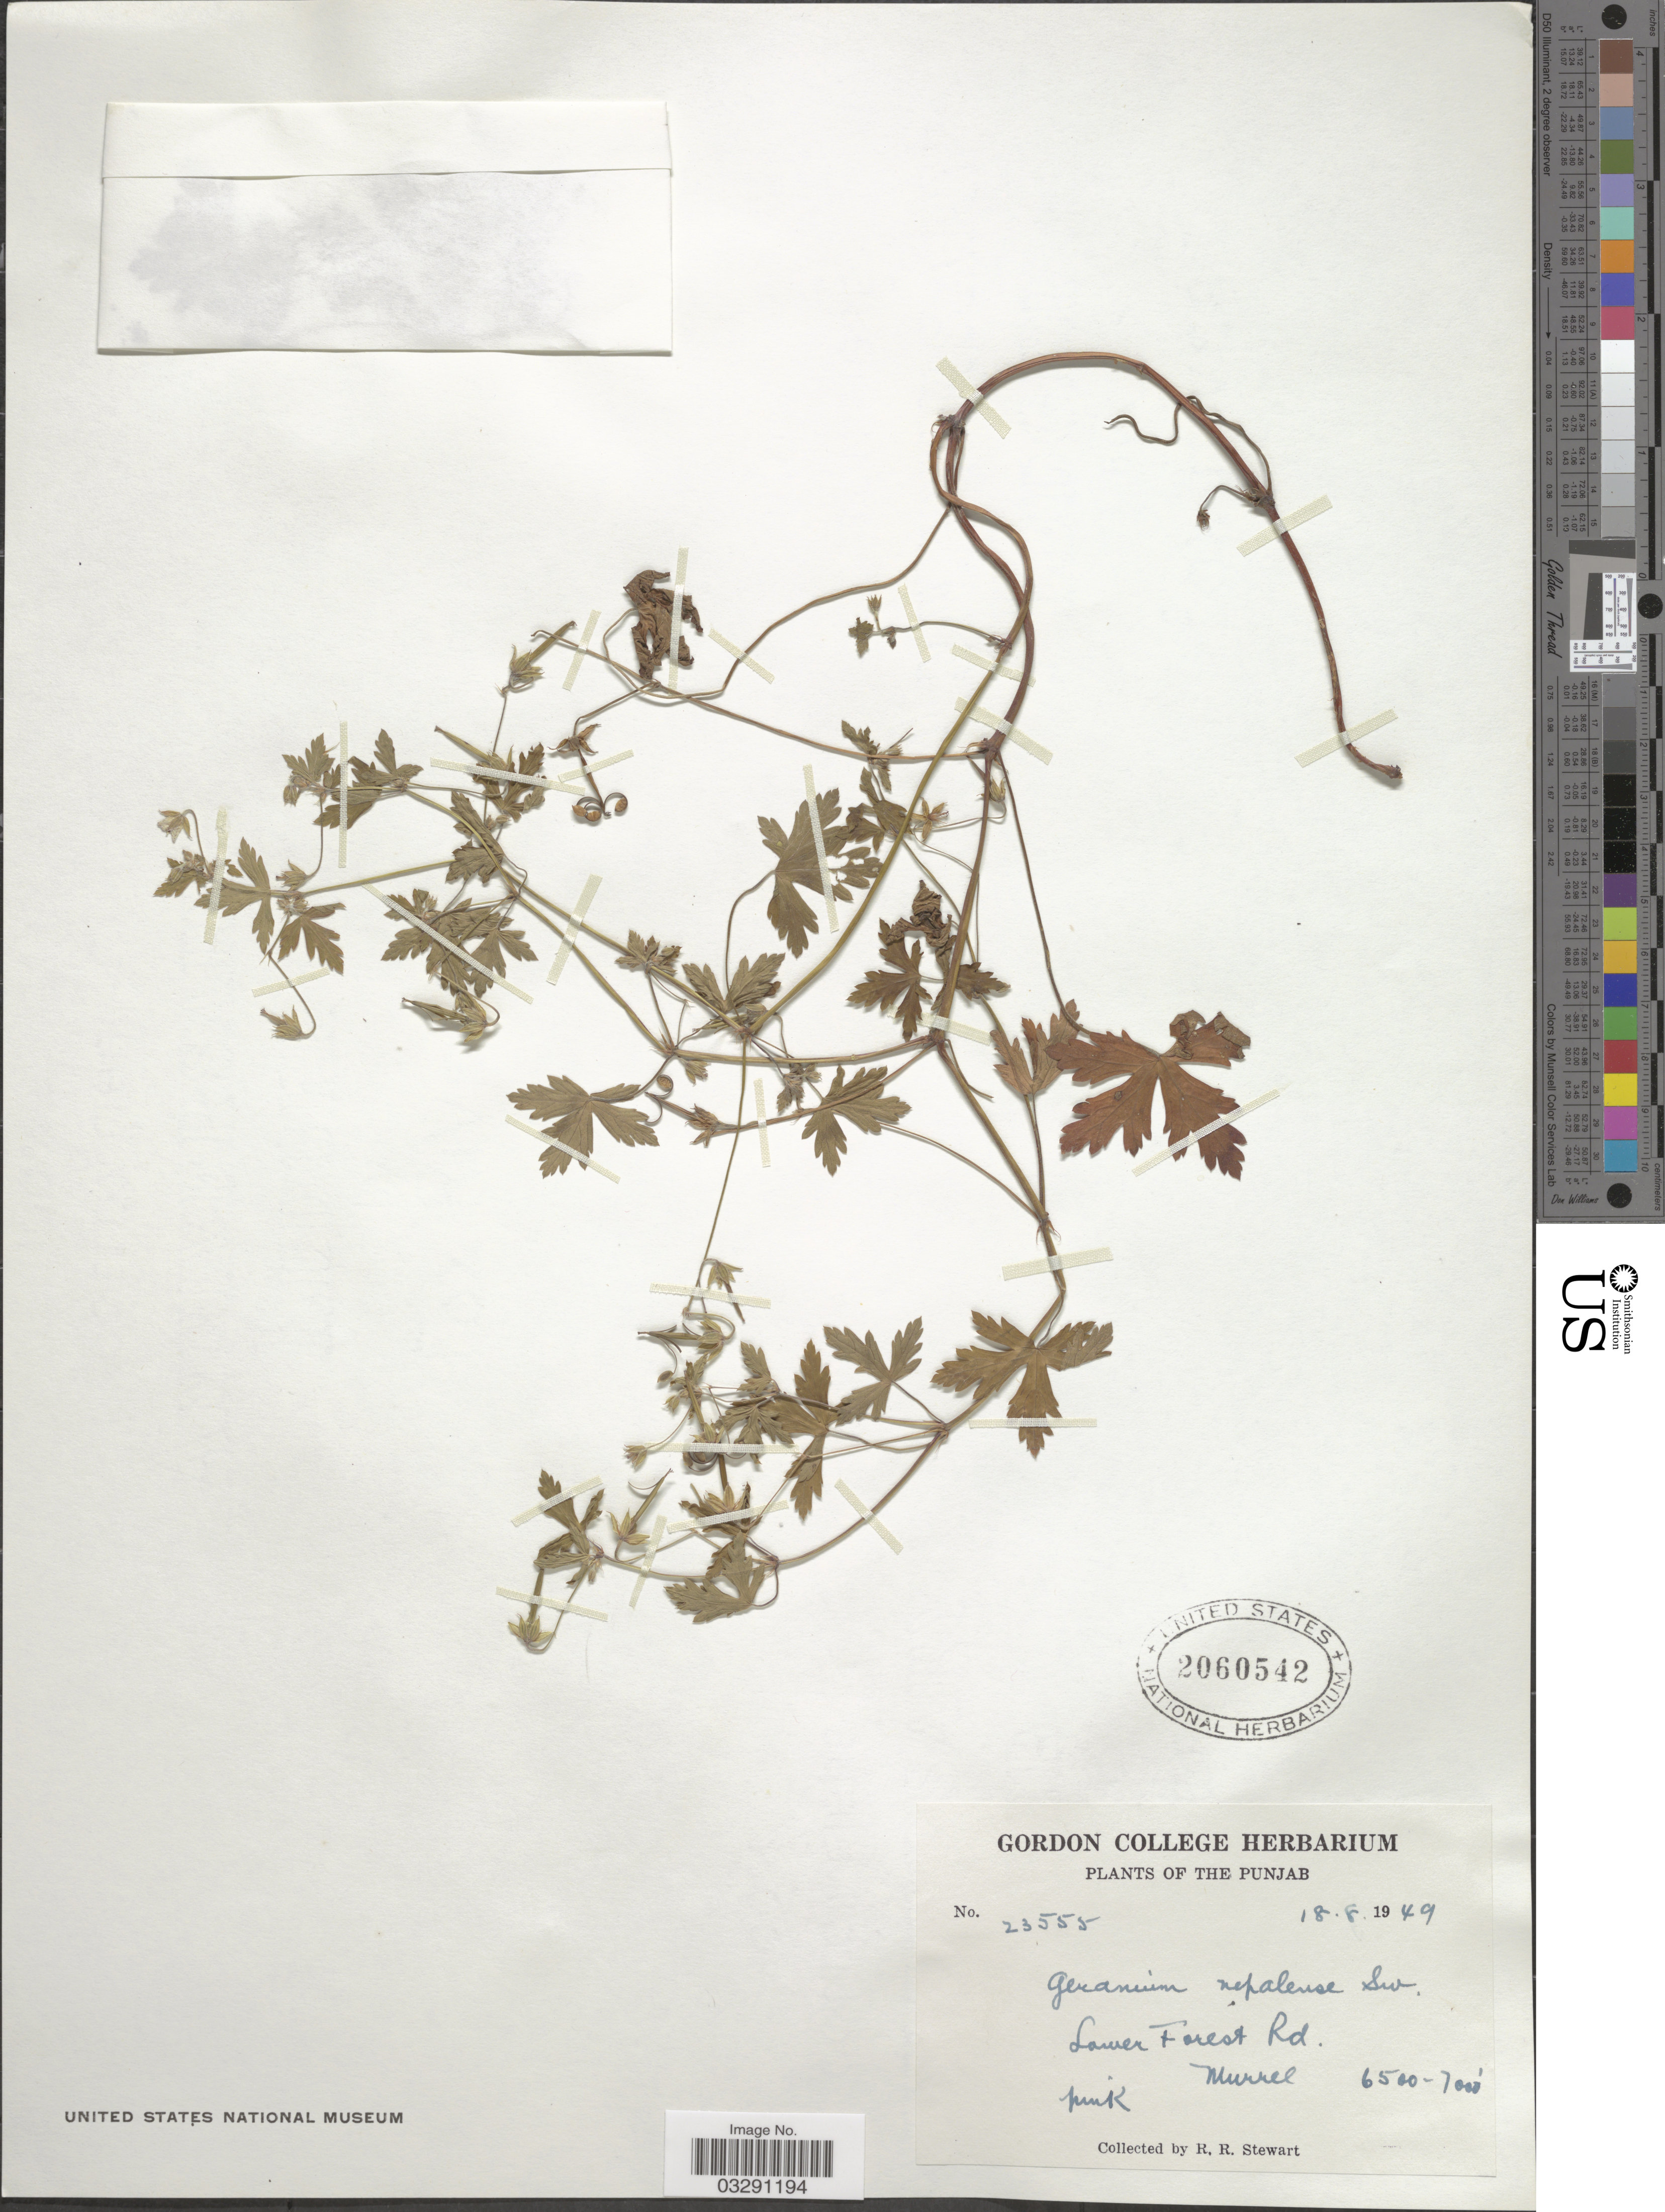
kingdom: Plantae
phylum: Tracheophyta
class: Magnoliopsida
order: Geraniales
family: Geraniaceae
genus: Geranium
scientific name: Geranium nepalense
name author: Sweet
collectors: R. Stewart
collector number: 23555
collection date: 1949-08-18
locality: Lower Forest Rd. Murrel.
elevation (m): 1981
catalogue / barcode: US 2060542